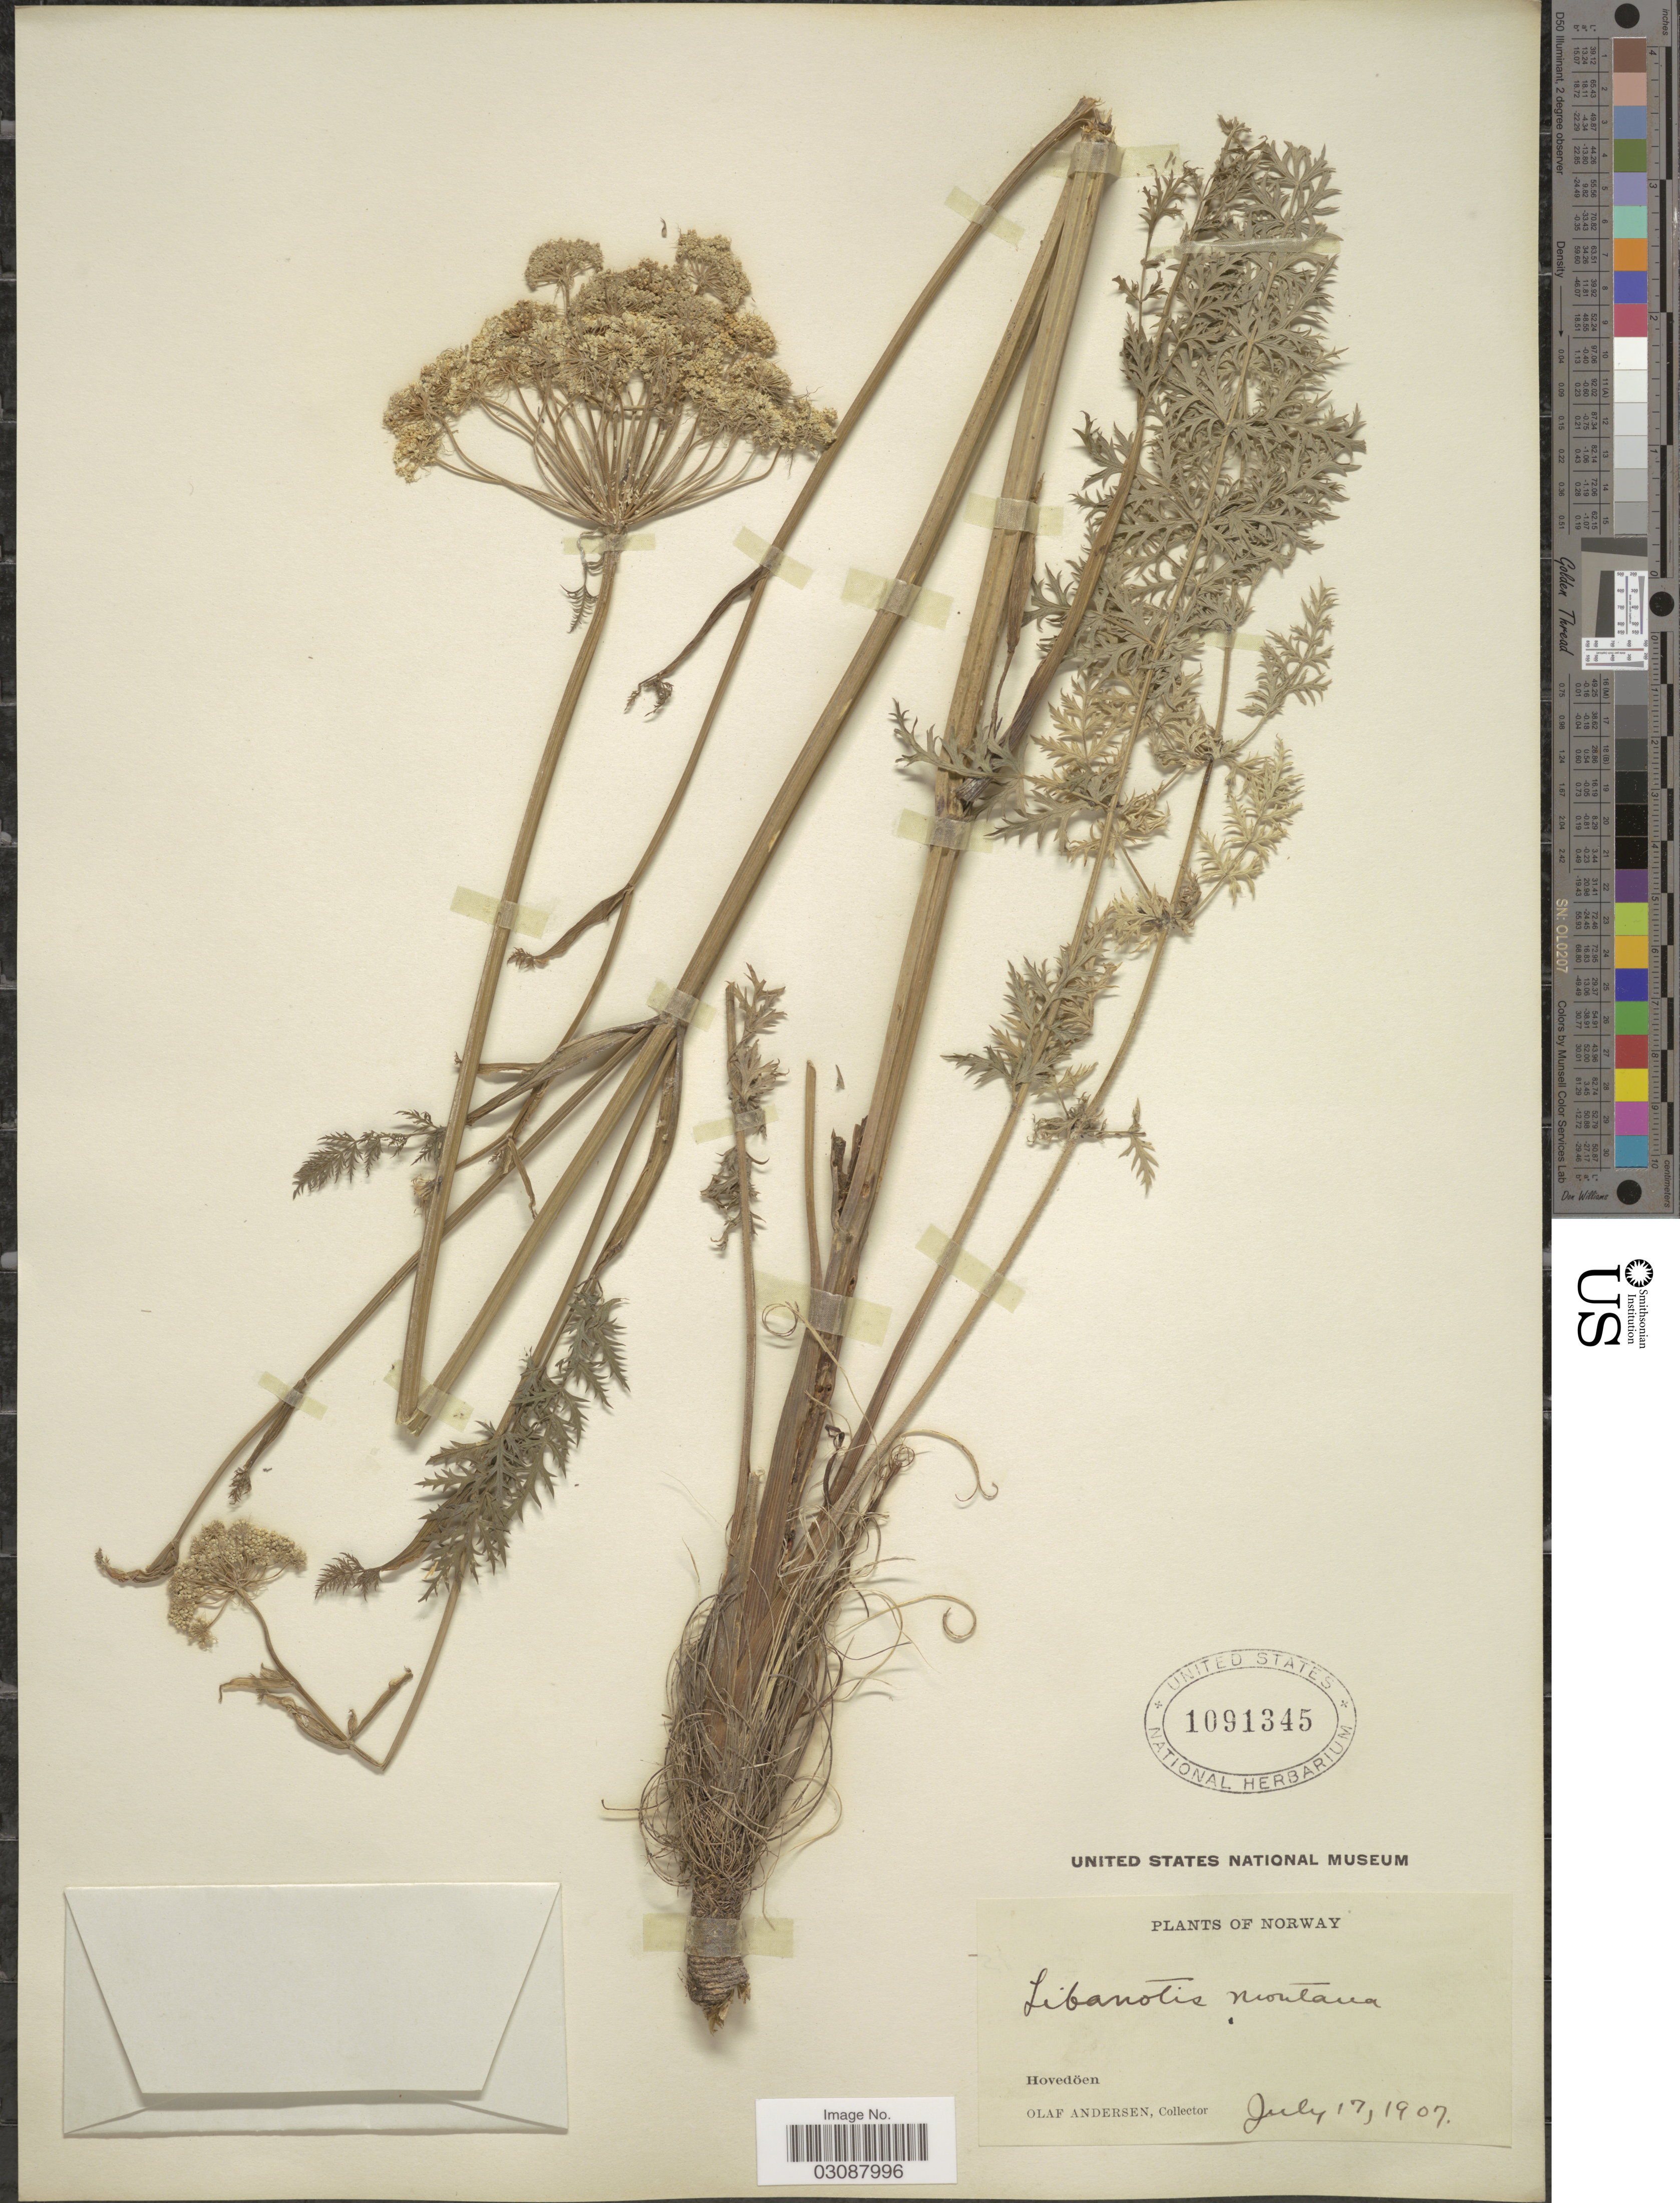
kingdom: Plantae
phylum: Tracheophyta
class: Magnoliopsida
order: Apiales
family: Apiaceae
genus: Athamanta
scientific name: Athamanta montana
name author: (Webb ex Christ) Spalik et al.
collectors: O. Andersen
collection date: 1907-07-17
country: Norway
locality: Hovedöen.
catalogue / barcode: US 1091345